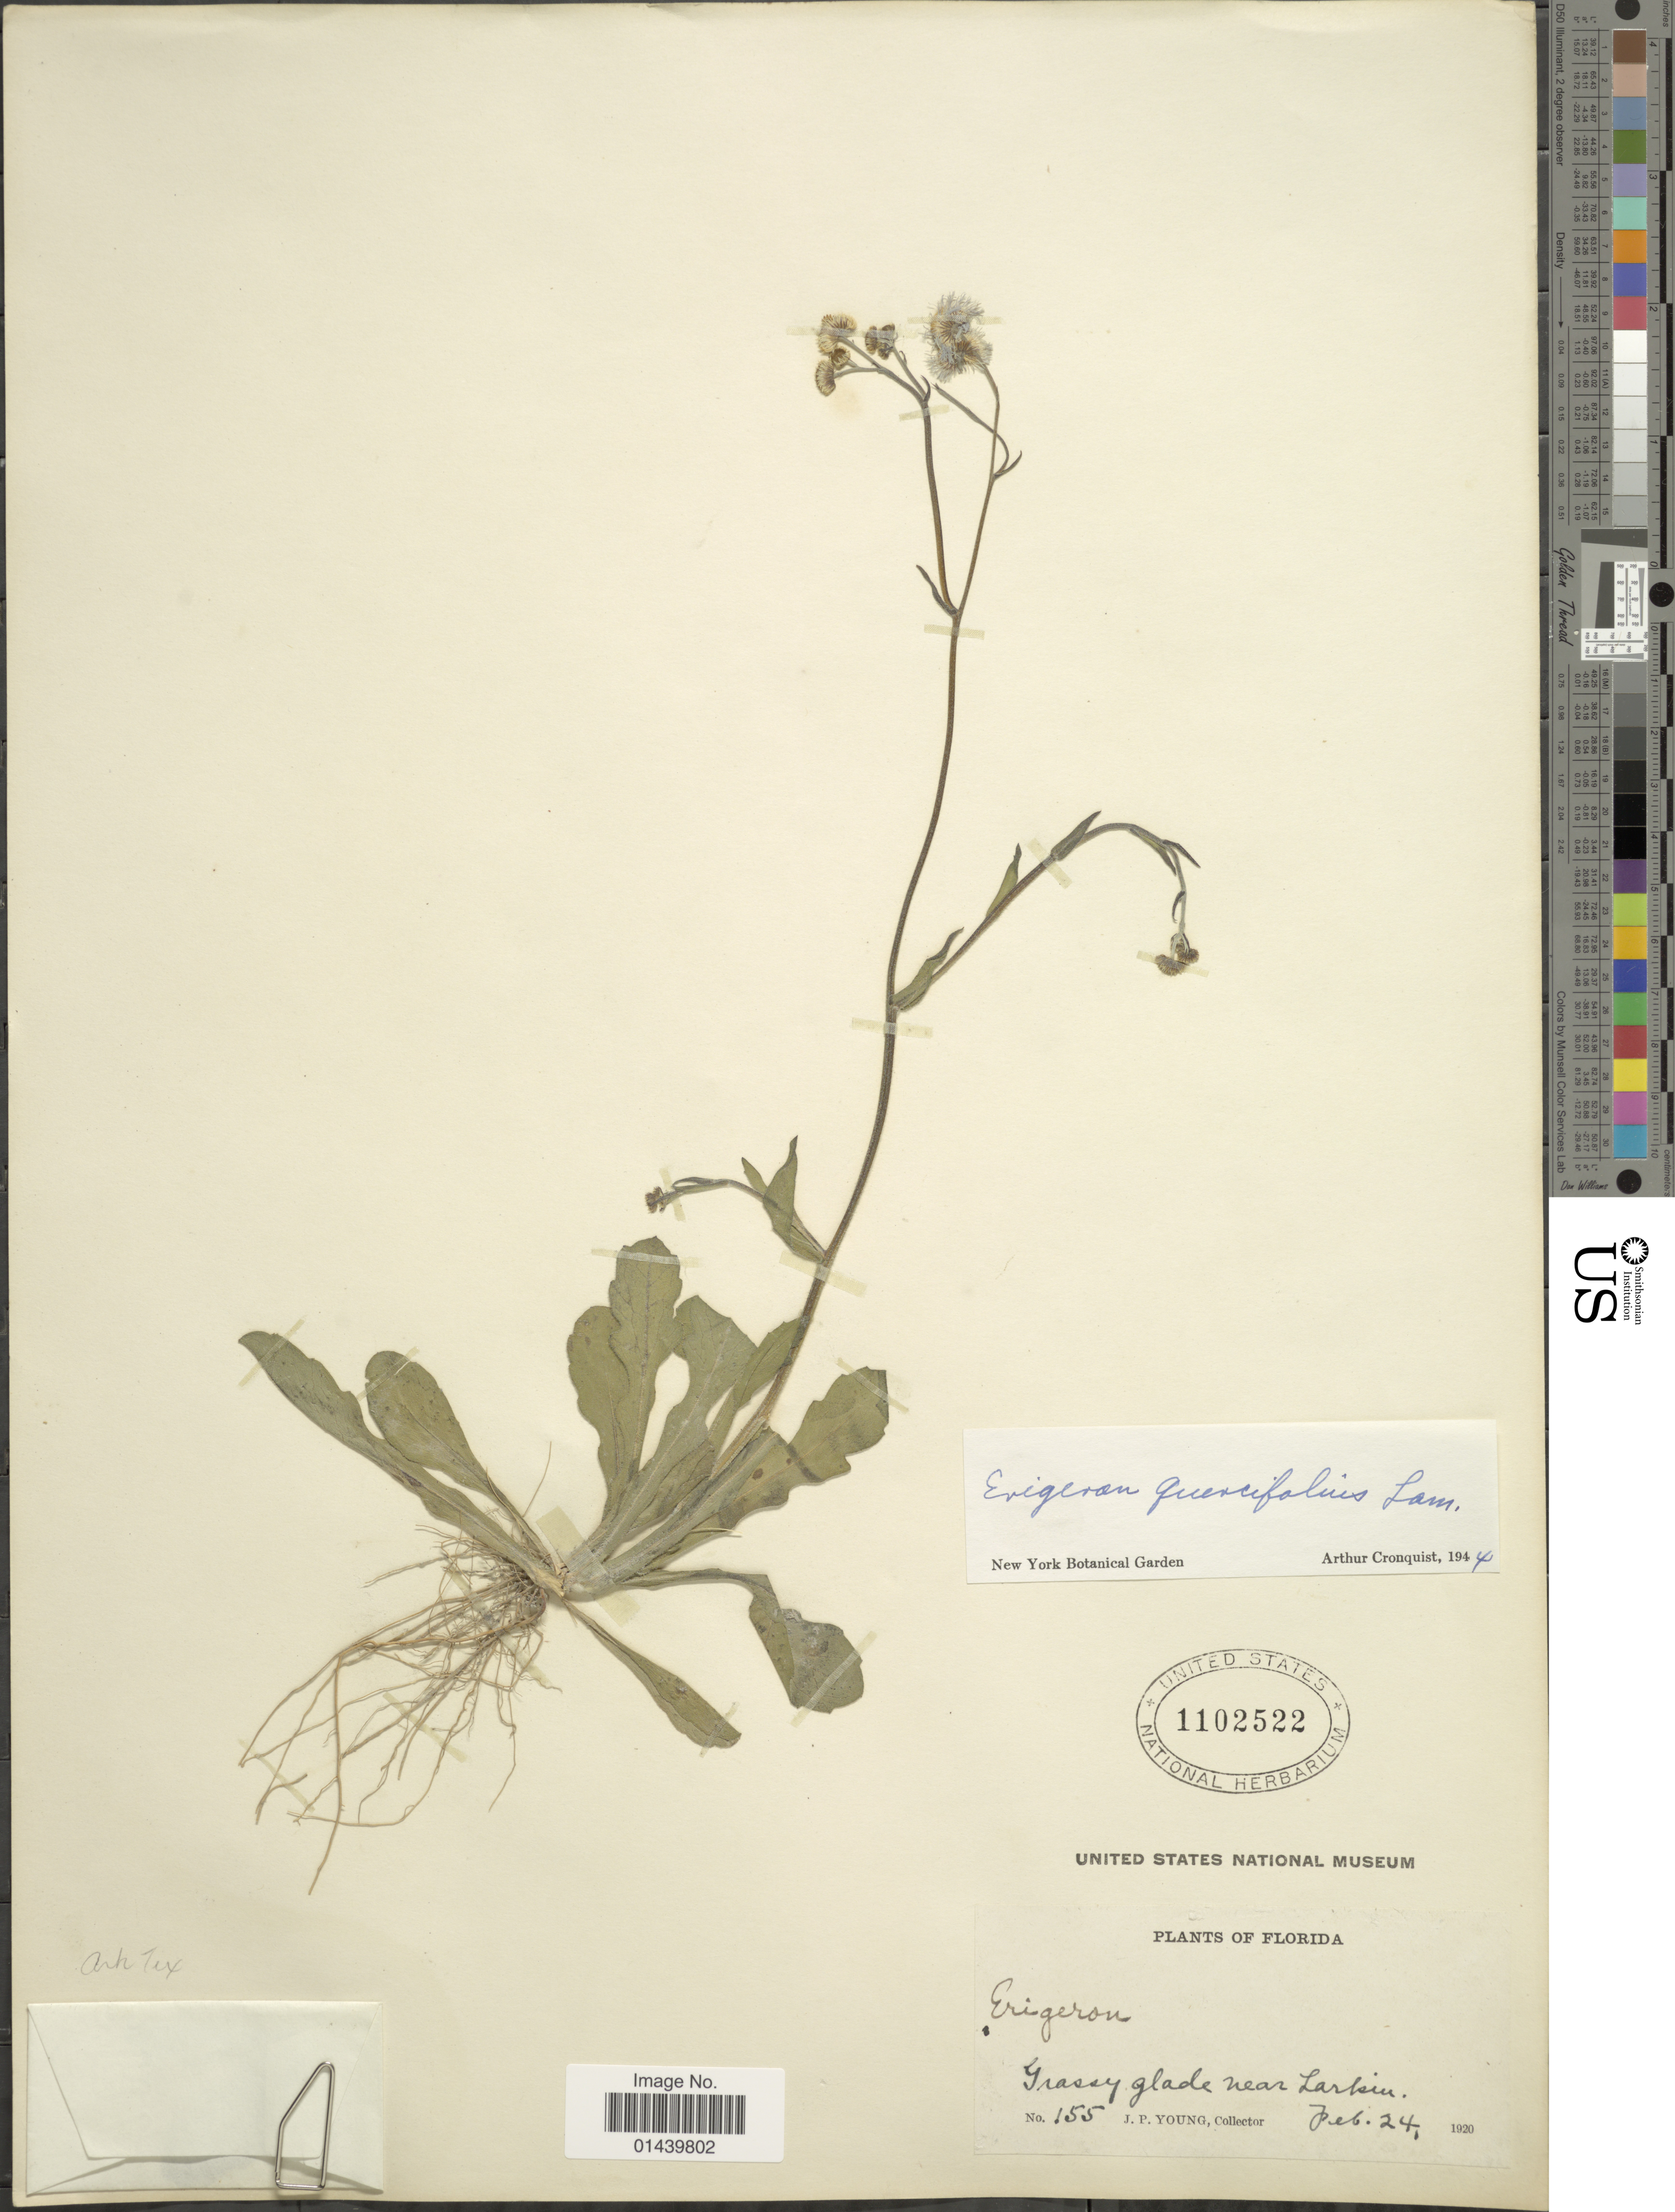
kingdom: Plantae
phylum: Tracheophyta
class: Magnoliopsida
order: Asterales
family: Asteraceae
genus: Erigeron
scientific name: Erigeron quercifolius Lam.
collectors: J. P. Young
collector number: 155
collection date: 1920-02-24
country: United States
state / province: Florida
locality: Grassy glade near Larkin.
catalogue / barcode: US 1102522